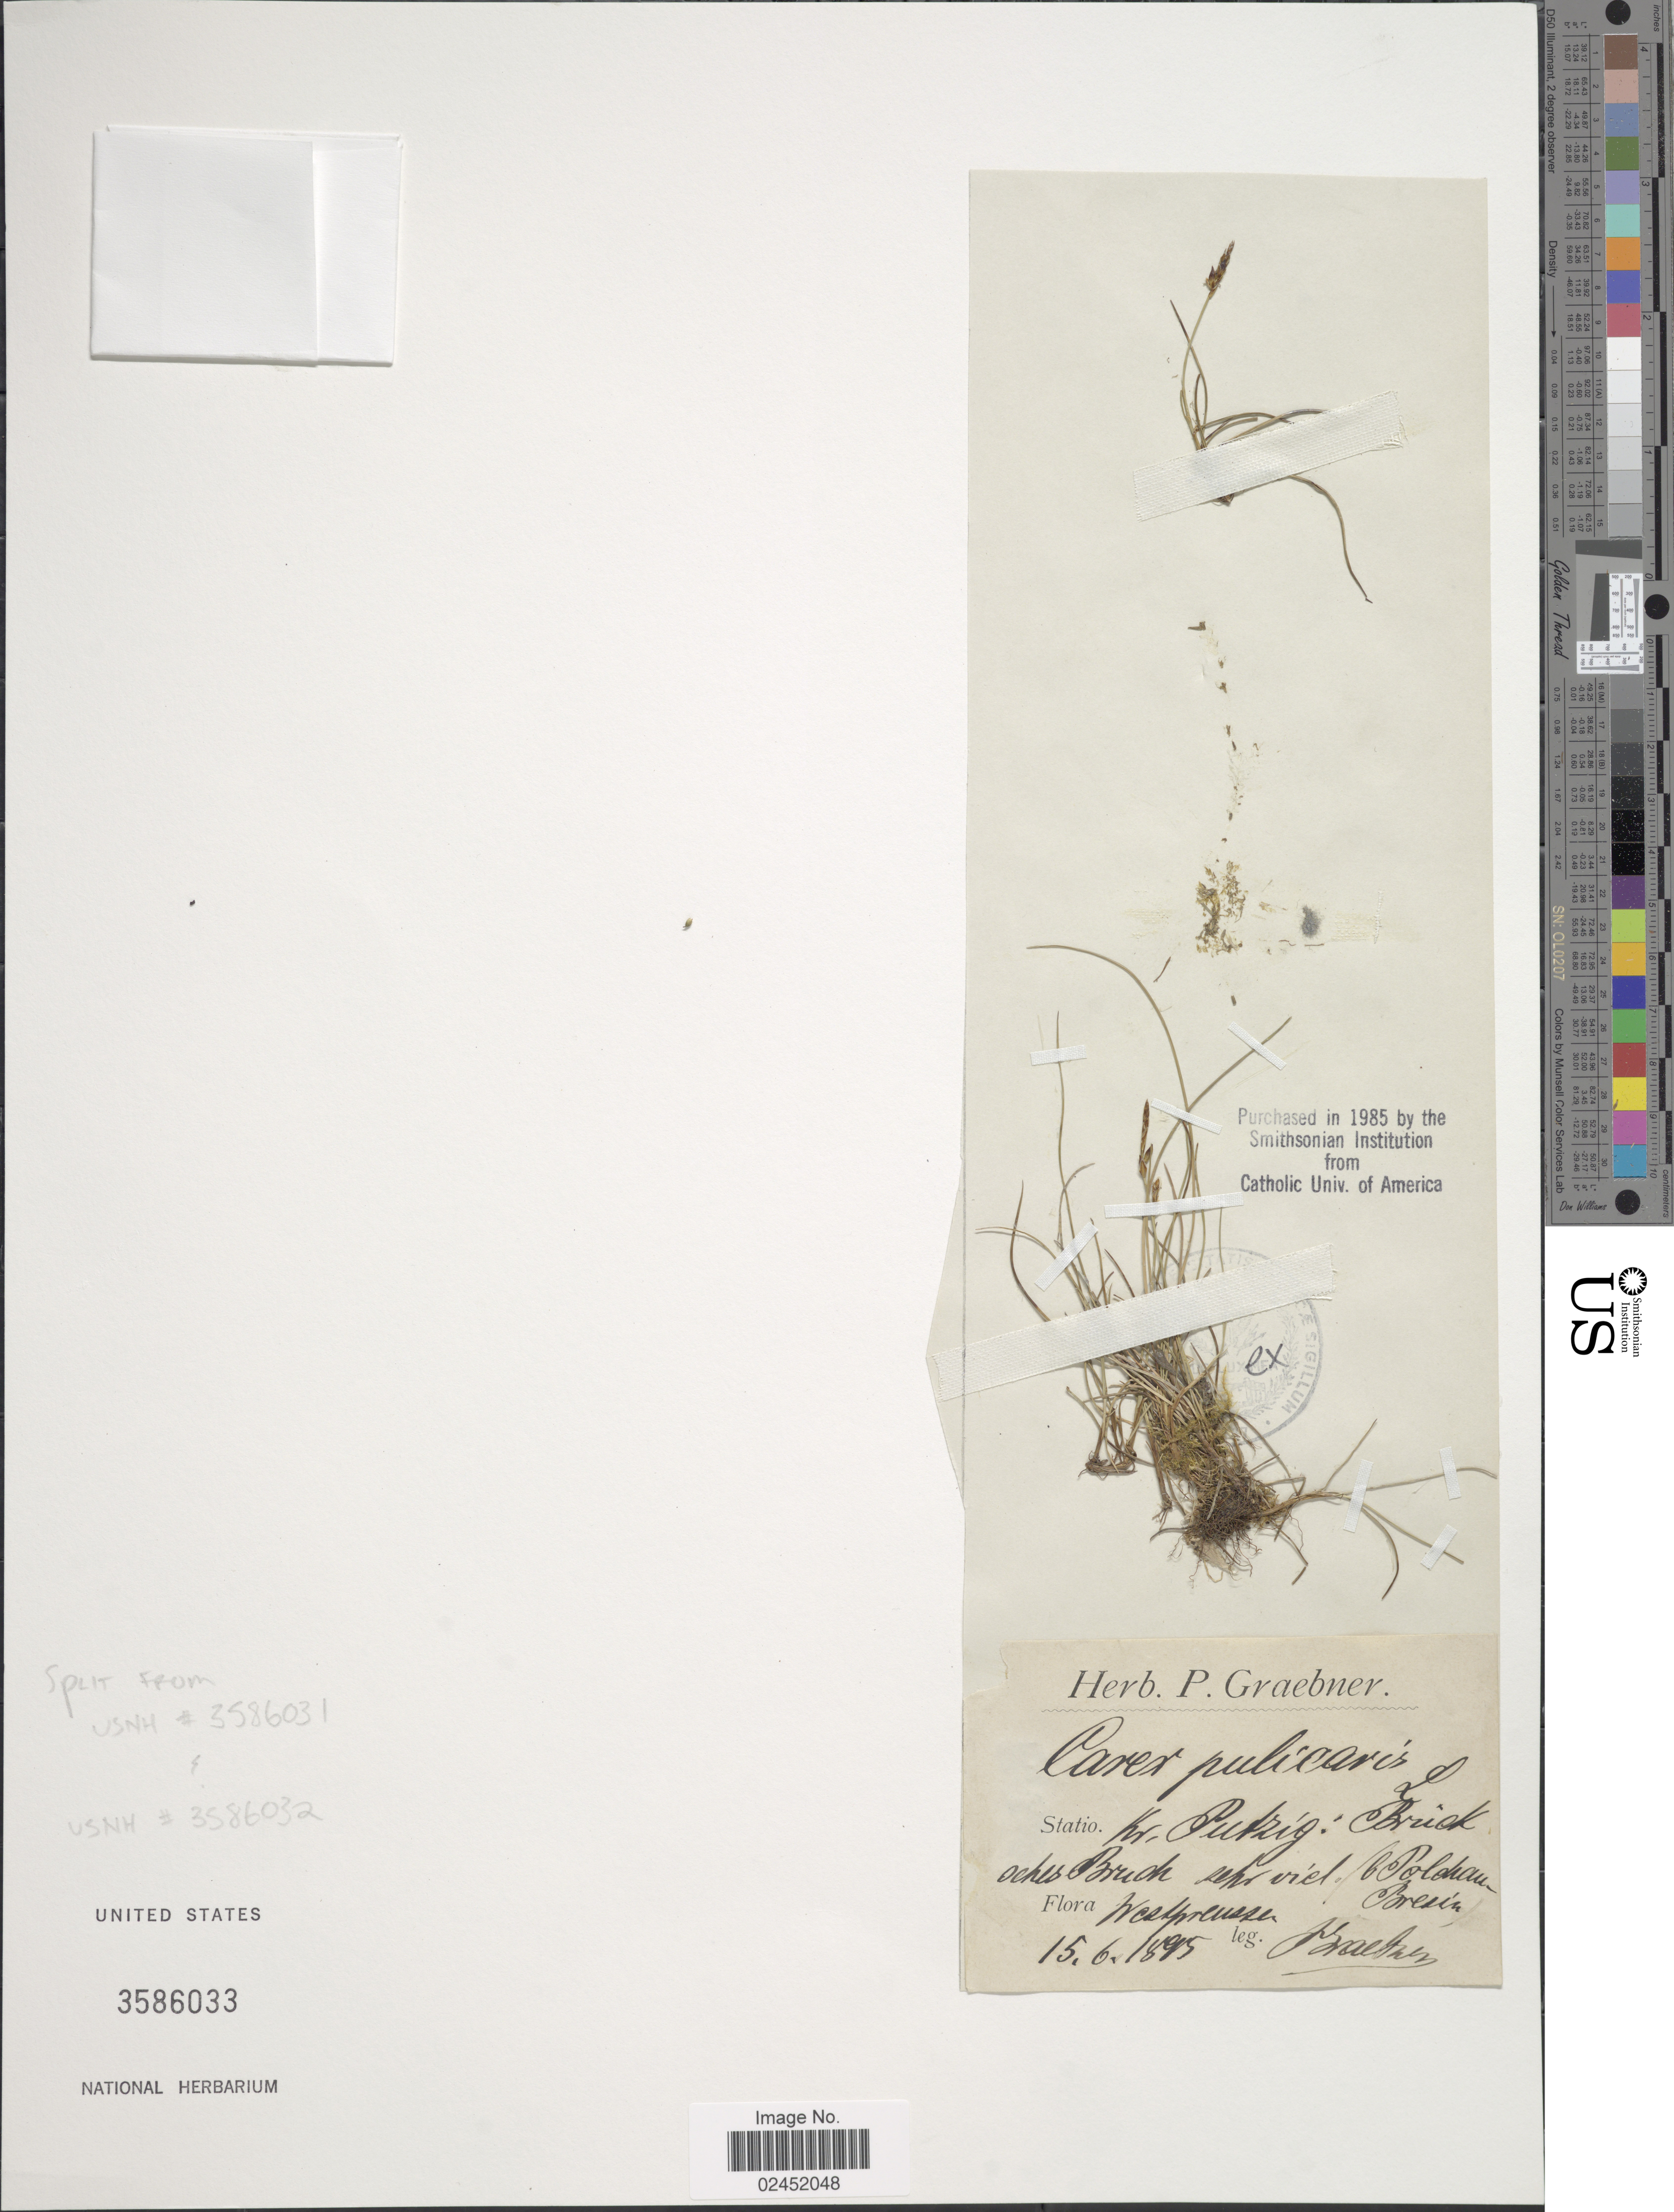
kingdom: Plantae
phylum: Tracheophyta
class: Liliopsida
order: Poales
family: Cyperaceae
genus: Carex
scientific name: Carex pulicaris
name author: L.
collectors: P. Graebner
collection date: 1895-06-15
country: Germany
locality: Statio Kr. Putzig: Bricksches Brich [illegible text], Westpreussen[interpreted]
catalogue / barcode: US 3586033